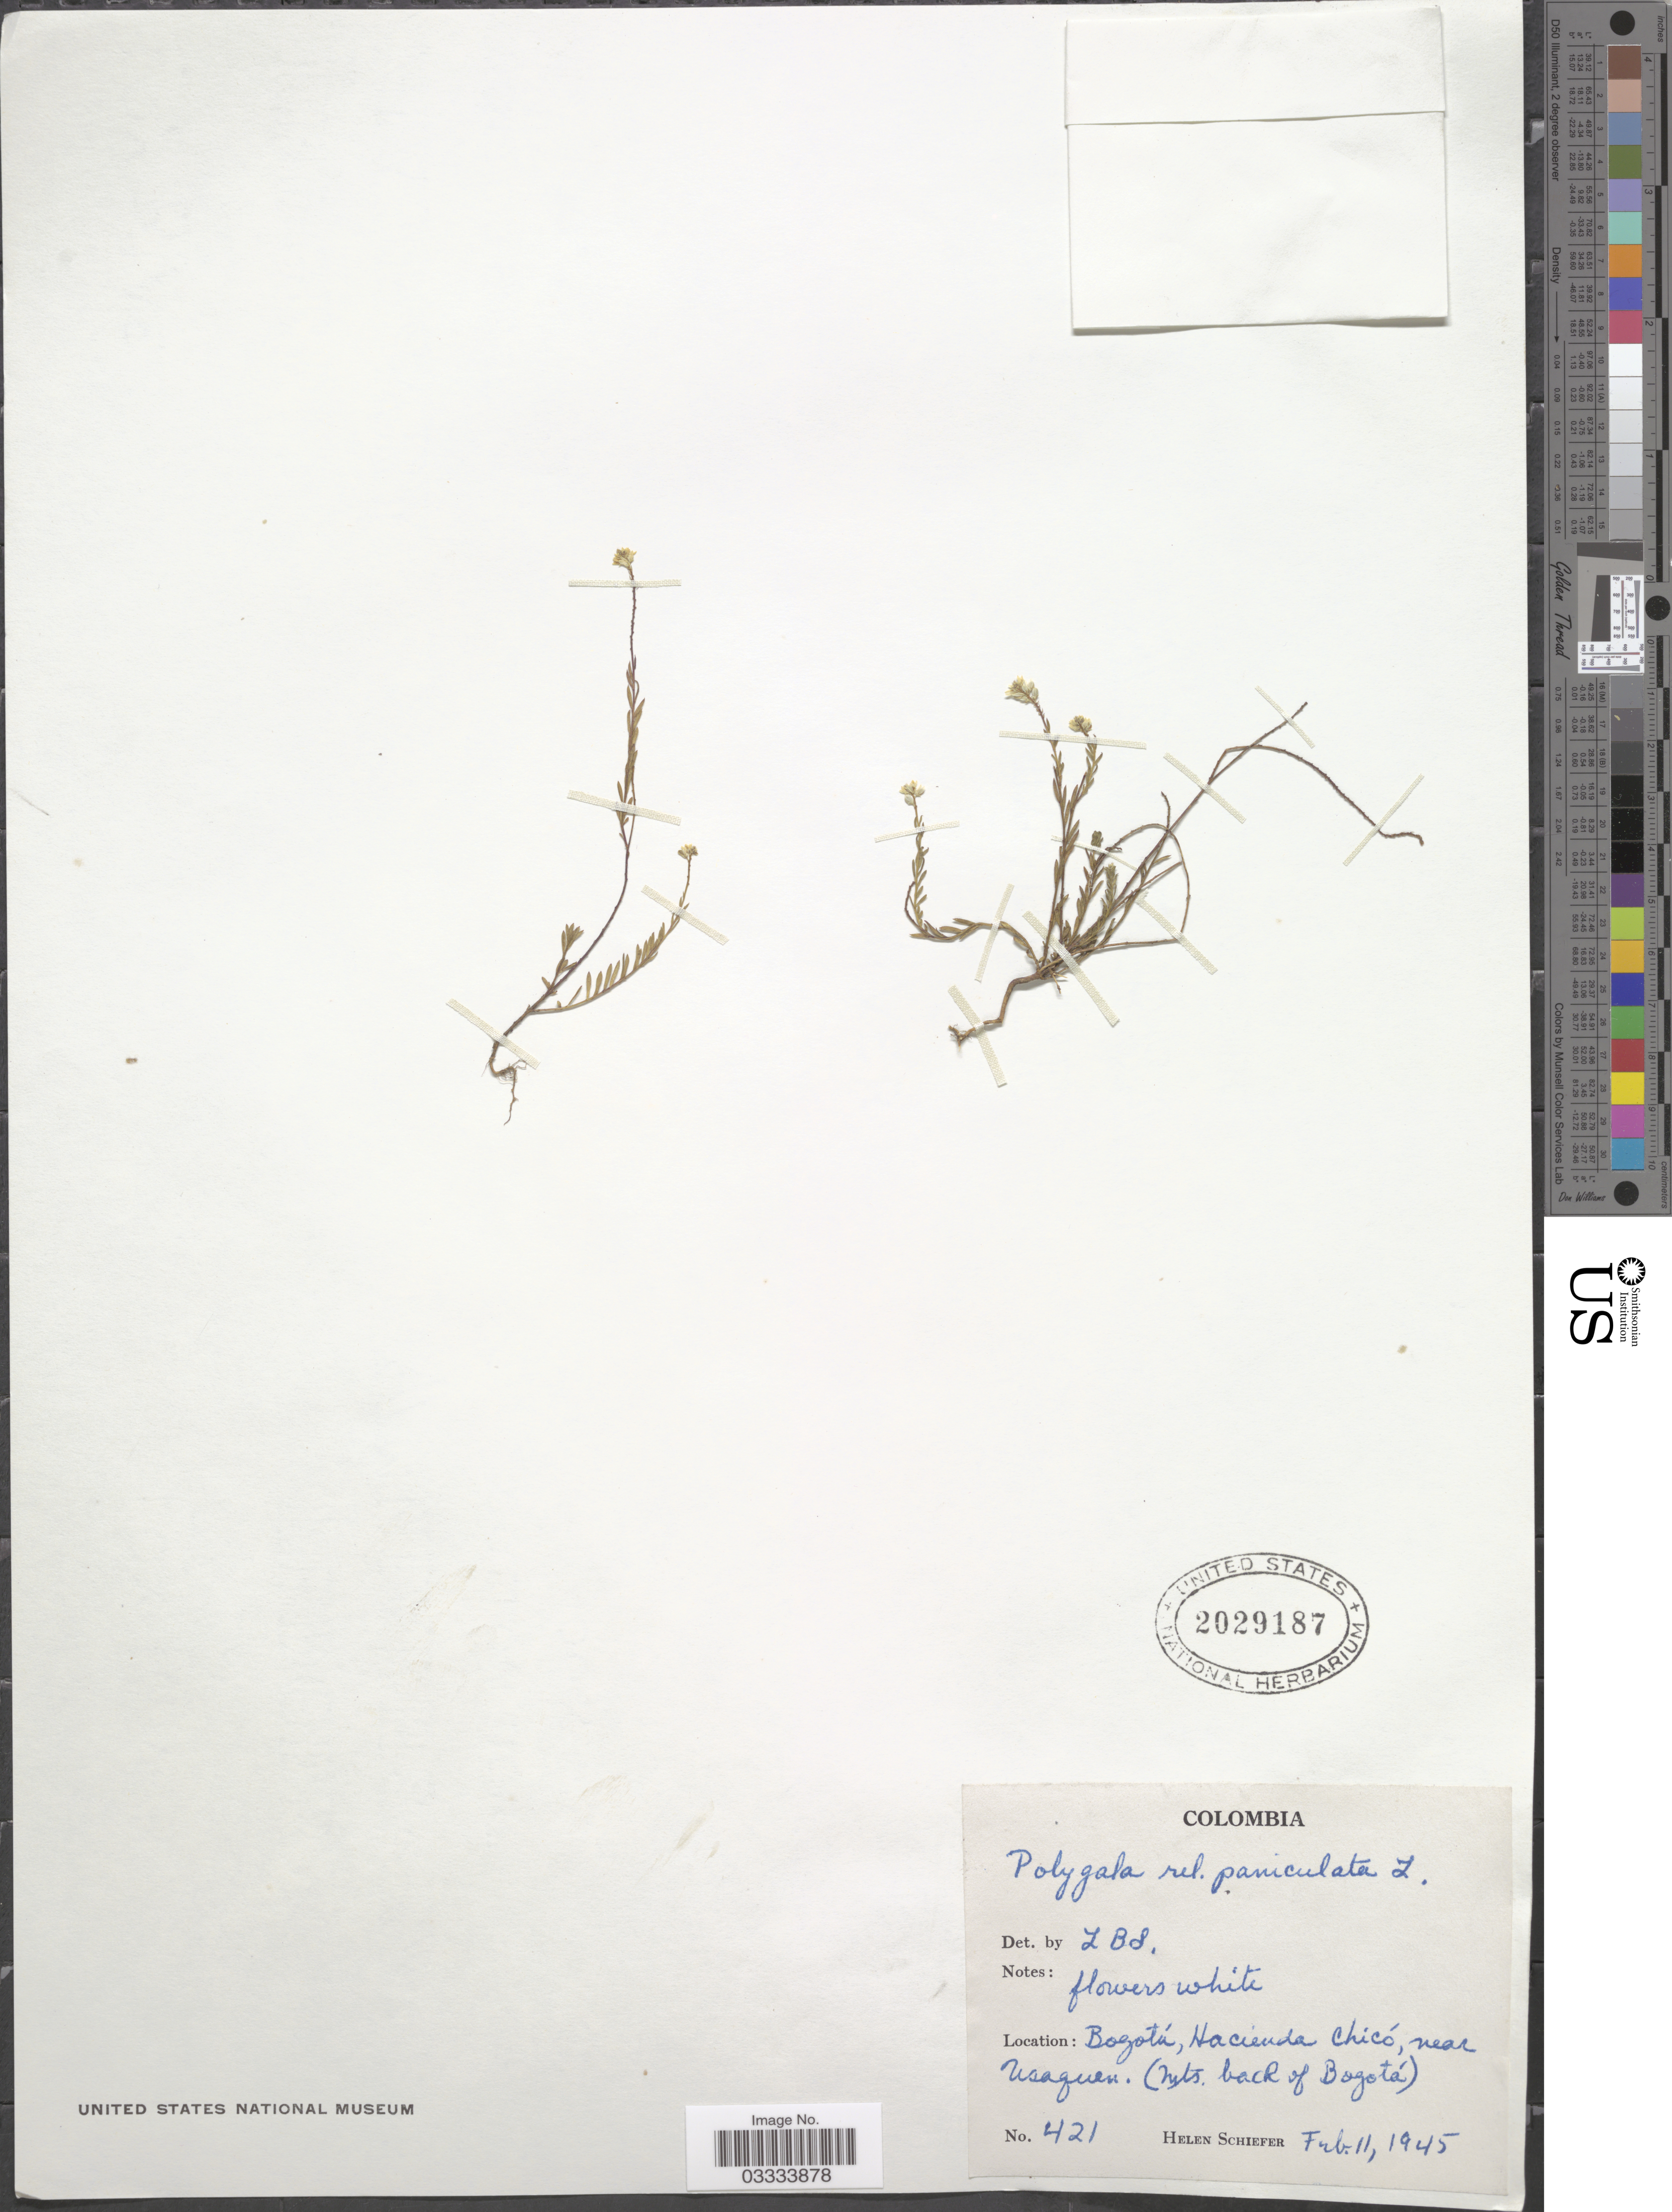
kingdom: Plantae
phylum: Tracheophyta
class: Magnoliopsida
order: Fabales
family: Polygalaceae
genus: Polygala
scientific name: Polygala paniculata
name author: L.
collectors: H. Schiefer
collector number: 421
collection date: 1945-02-11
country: Colombia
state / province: Bogota D.C.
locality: Bogotá, Hacienda Chicó, near Usaquen. (Mts. back of Bogotá).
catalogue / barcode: US 2029187